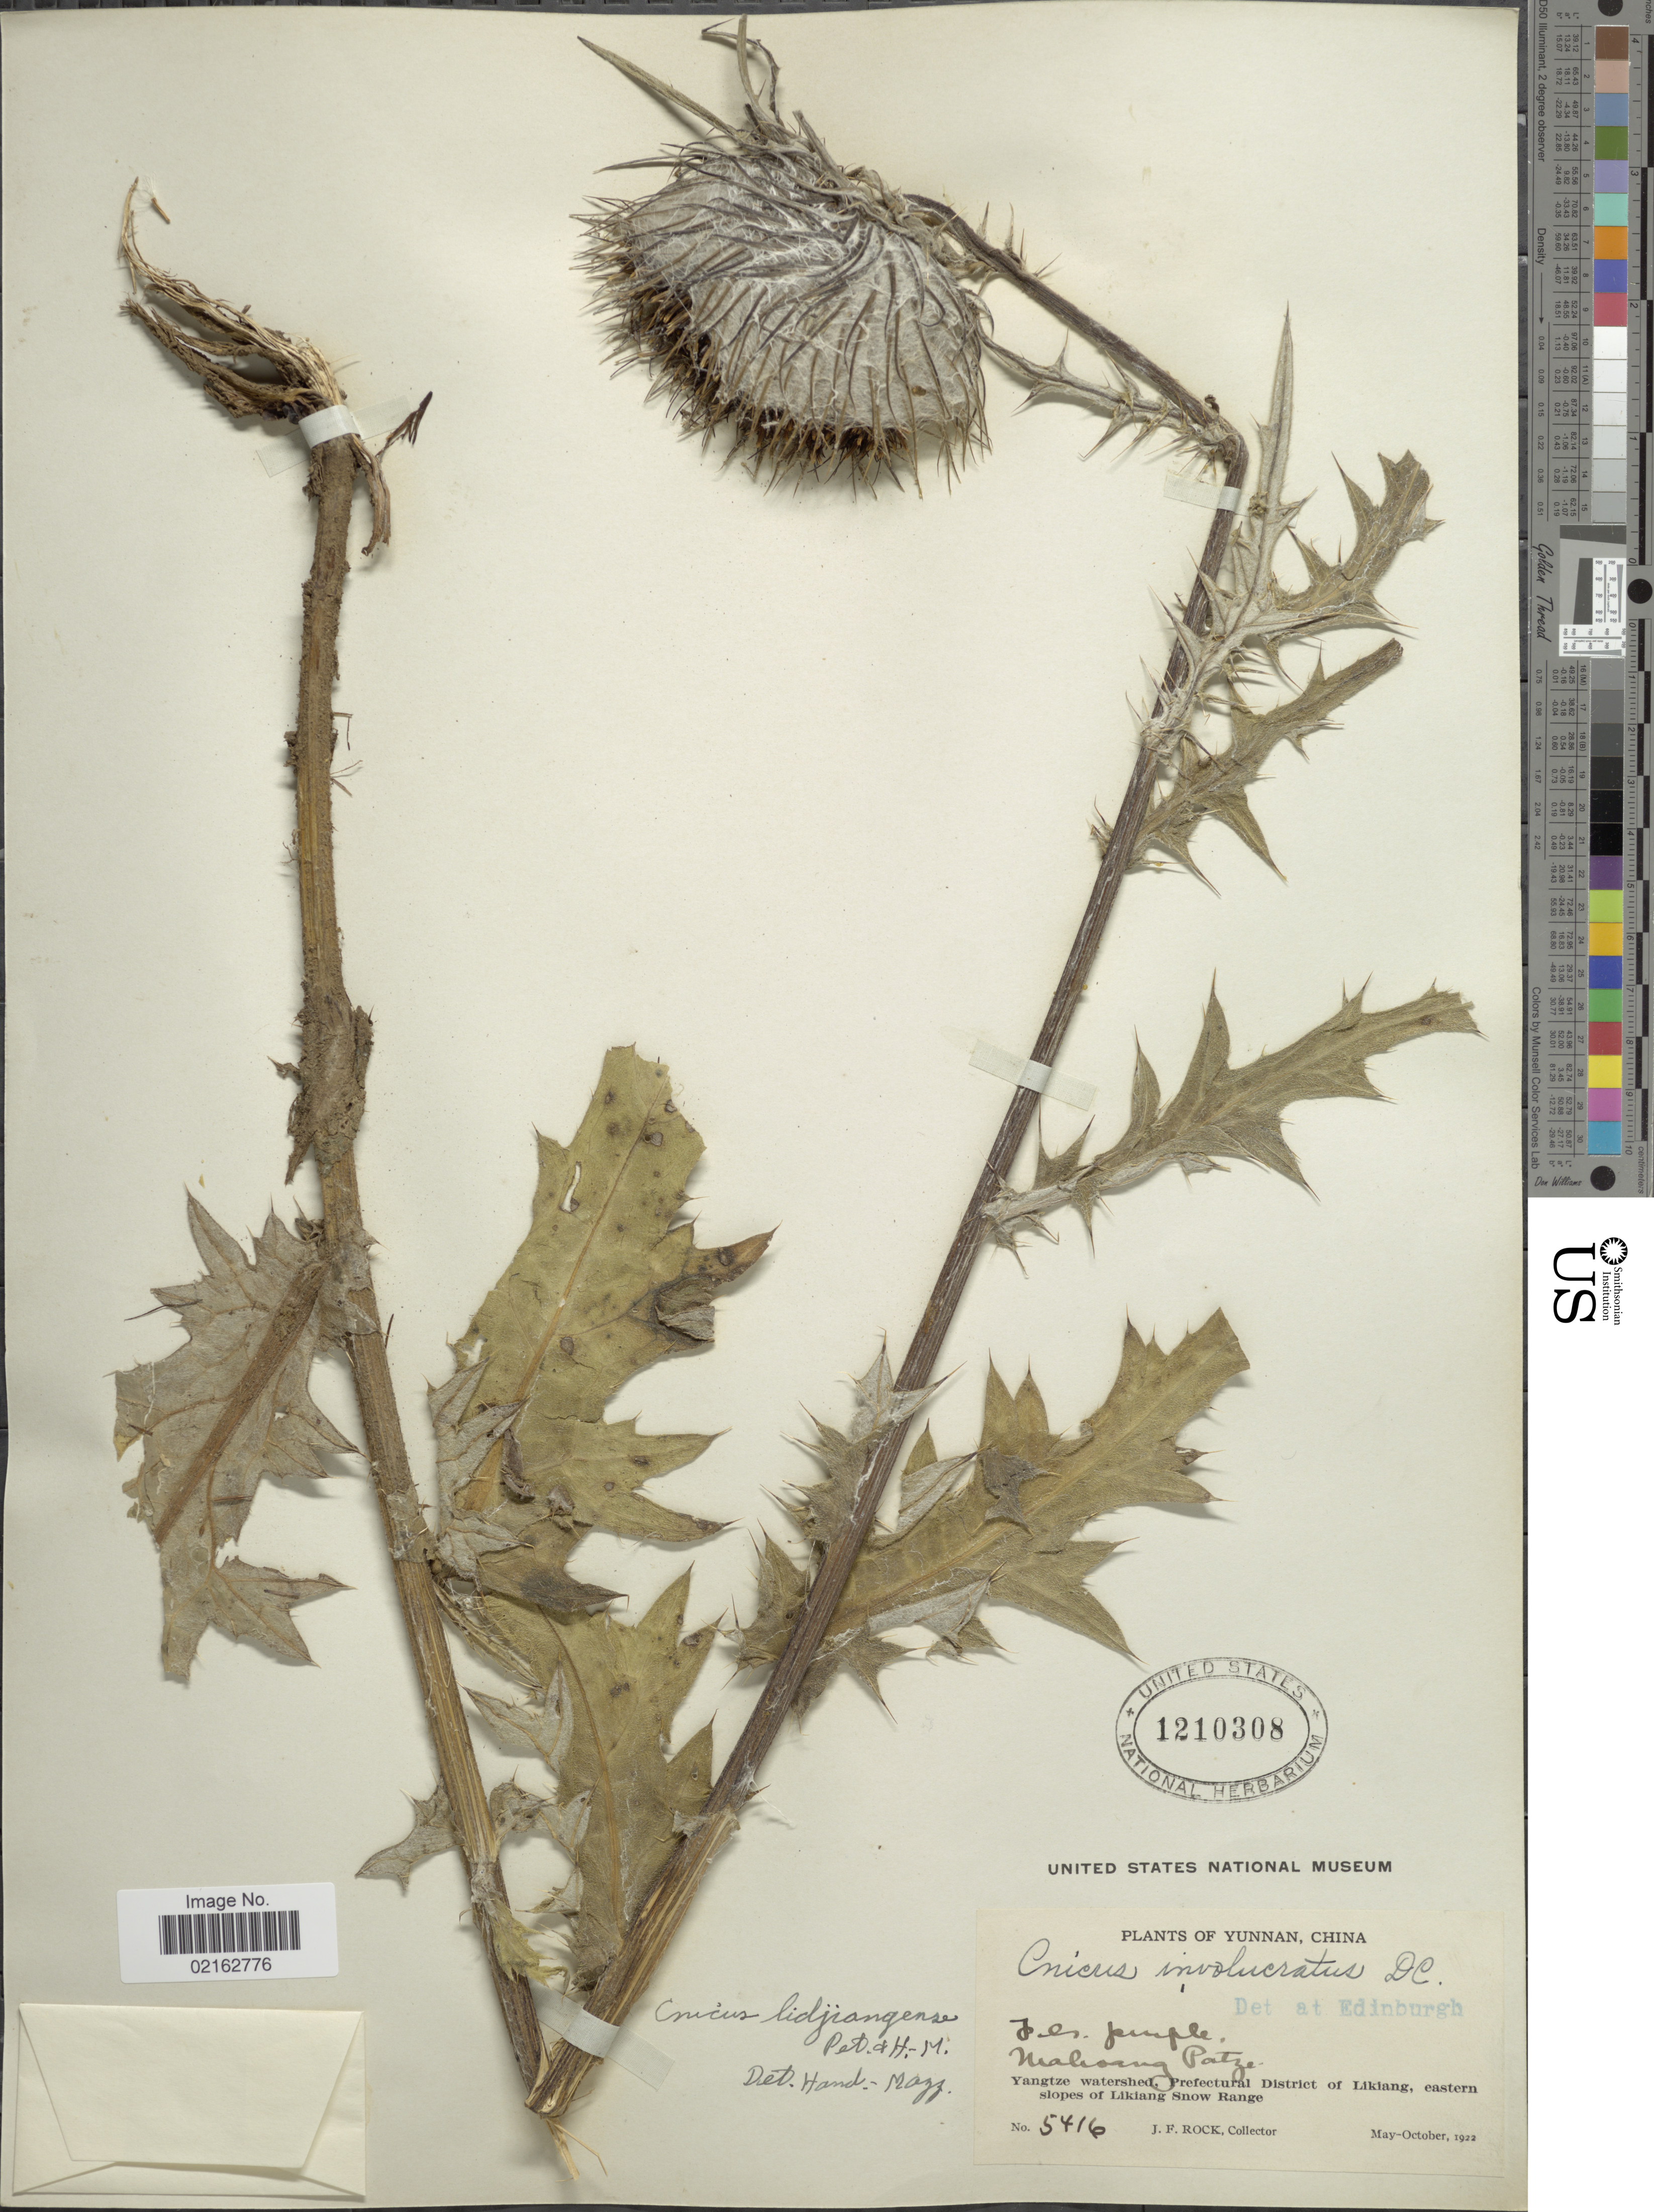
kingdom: Plantae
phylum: Tracheophyta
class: Magnoliopsida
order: Asterales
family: Asteraceae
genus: Cirsium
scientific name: Cirsium lidjiangense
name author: Petr. & Hand.-Mazz.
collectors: J. Rock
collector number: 5416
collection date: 1922-05/1922-10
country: China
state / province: Yunnan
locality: Mahoang Patze. Yangtze watershed, Prefectural District of Likiang, eastern slopes of Likiang Snow Range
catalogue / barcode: US 1210308